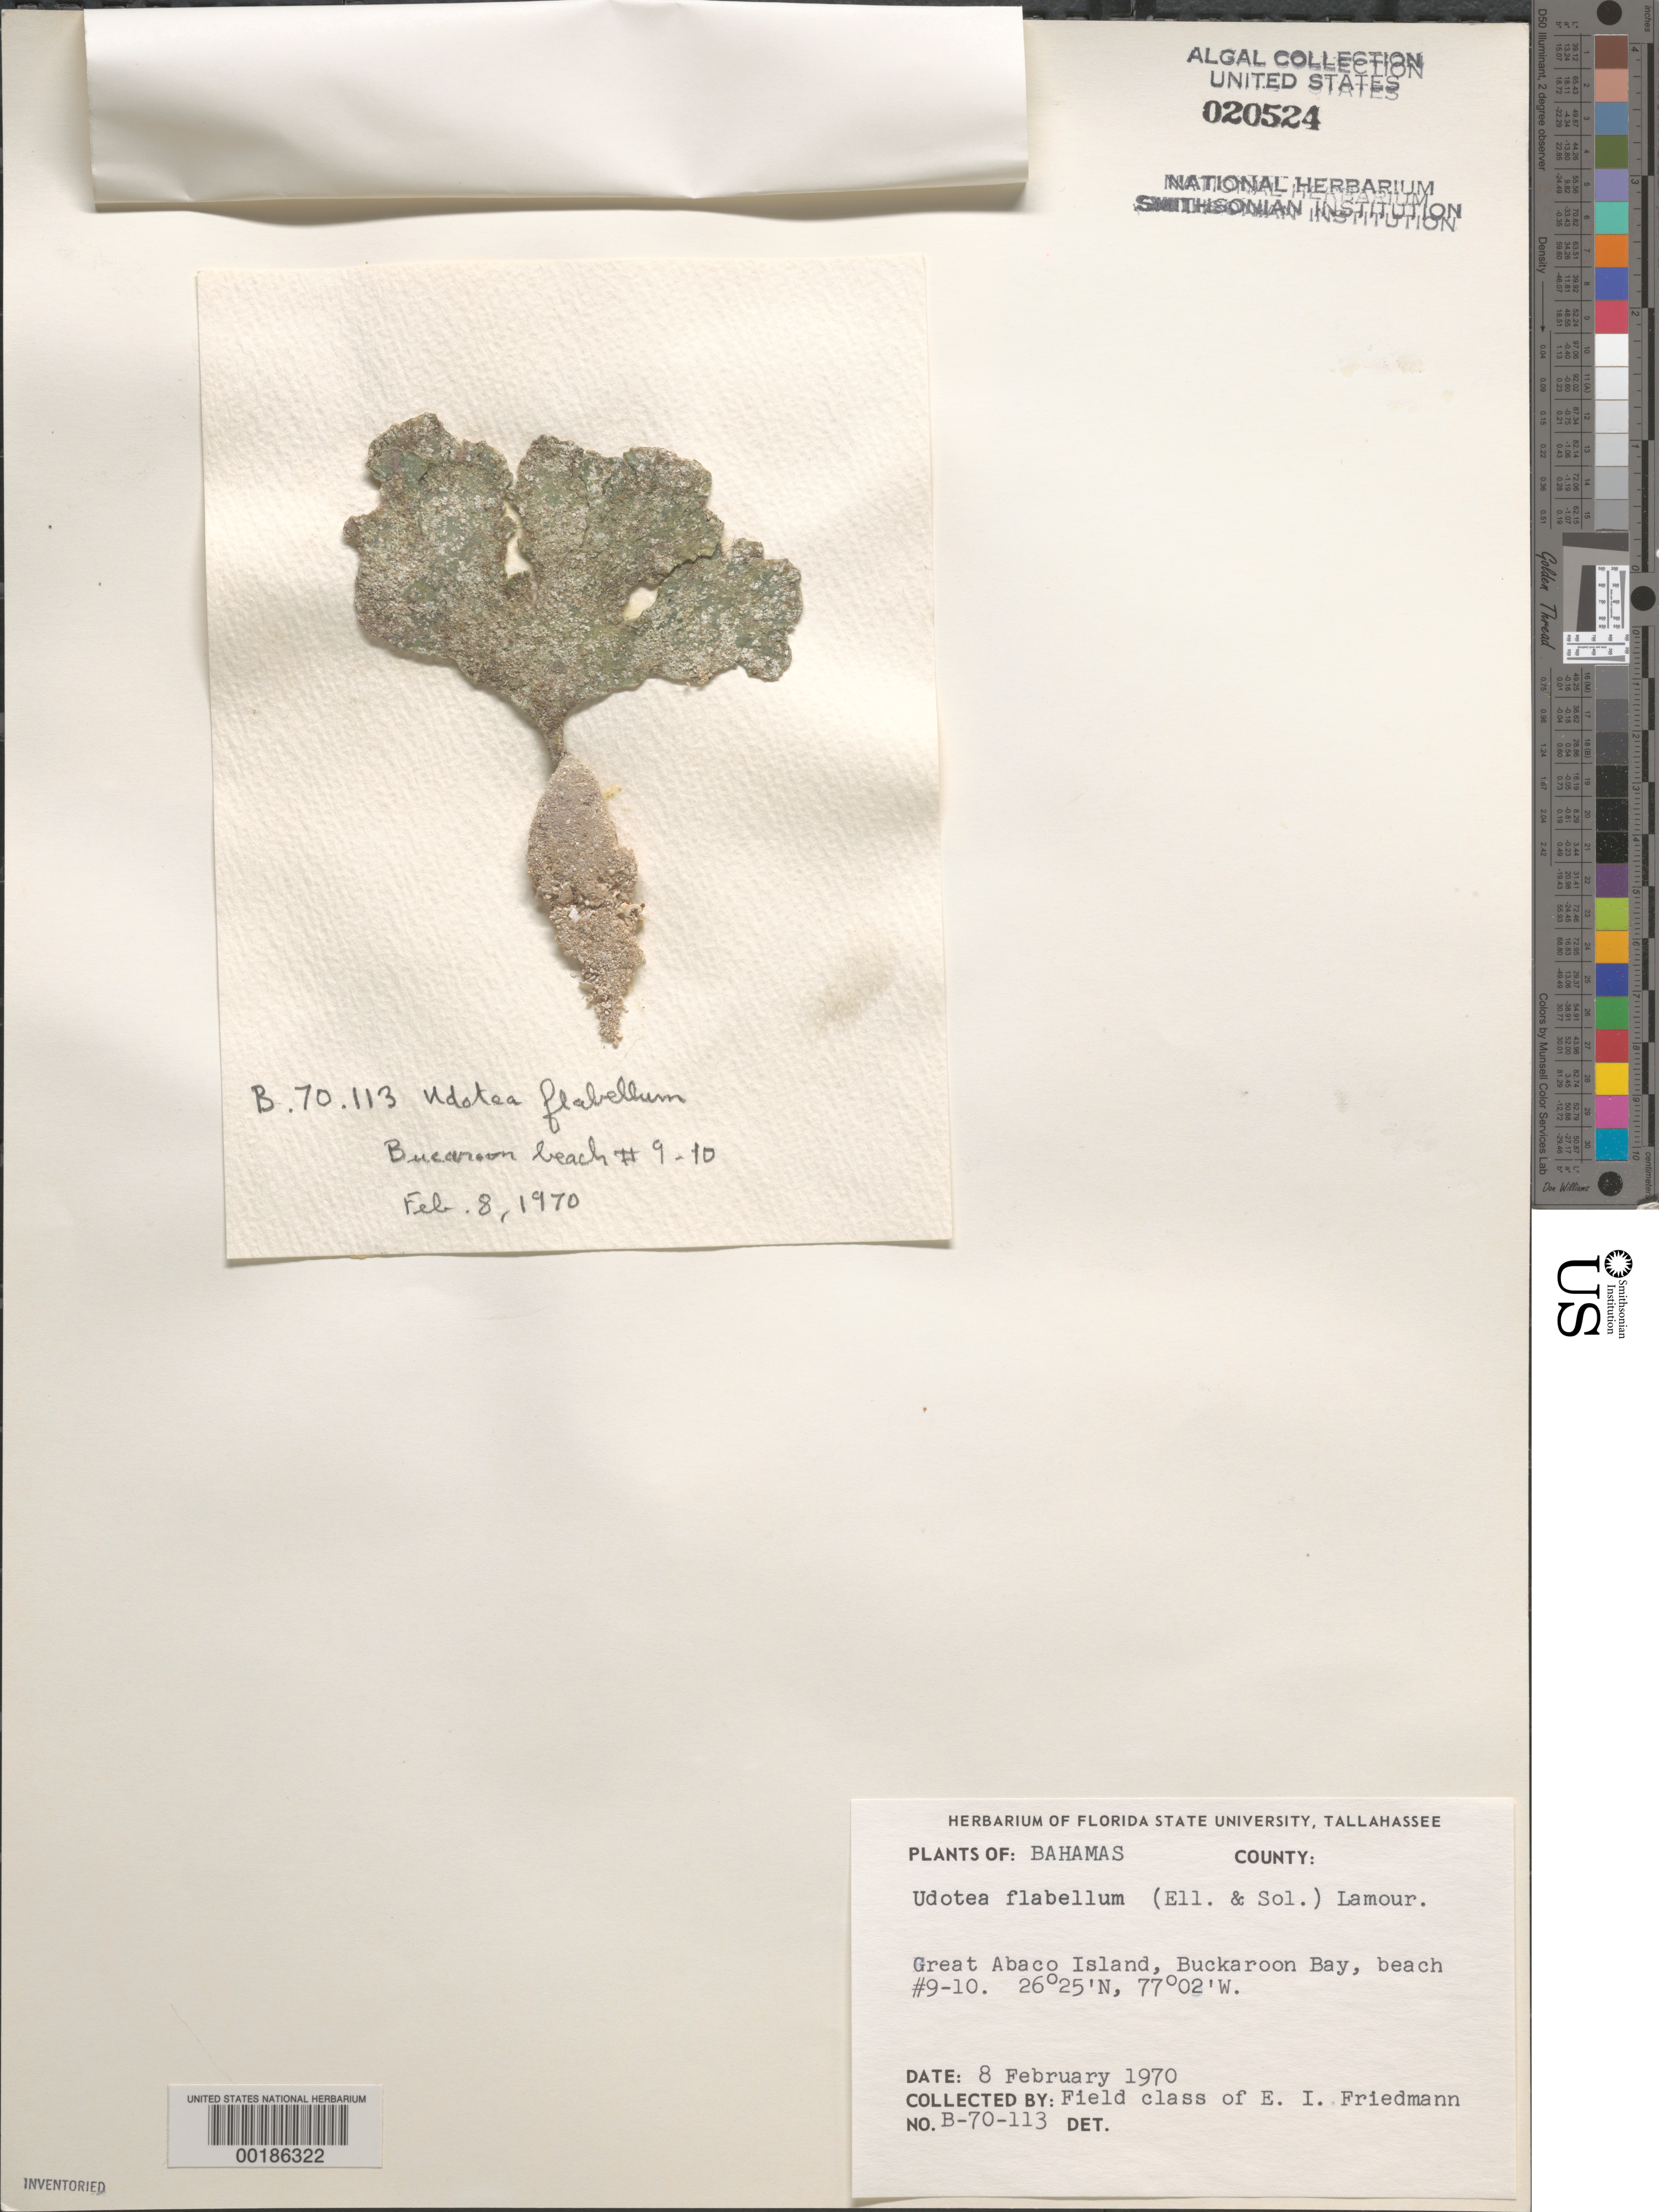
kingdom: Plantae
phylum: Chlorophyta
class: Ulvophyceae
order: Bryopsidales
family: Udoteaceae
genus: Udotea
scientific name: Udotea flabellum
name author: (J. Ellis & Sol.) M. Howe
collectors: Field Class & E. Friedmann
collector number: B-70-113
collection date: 1970-02-08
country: Bahamas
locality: Bahamas County. Great Abaco Island, Buckaroon Bay, beach #9-10. Buckaroon beach #9-10.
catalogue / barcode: US 20524